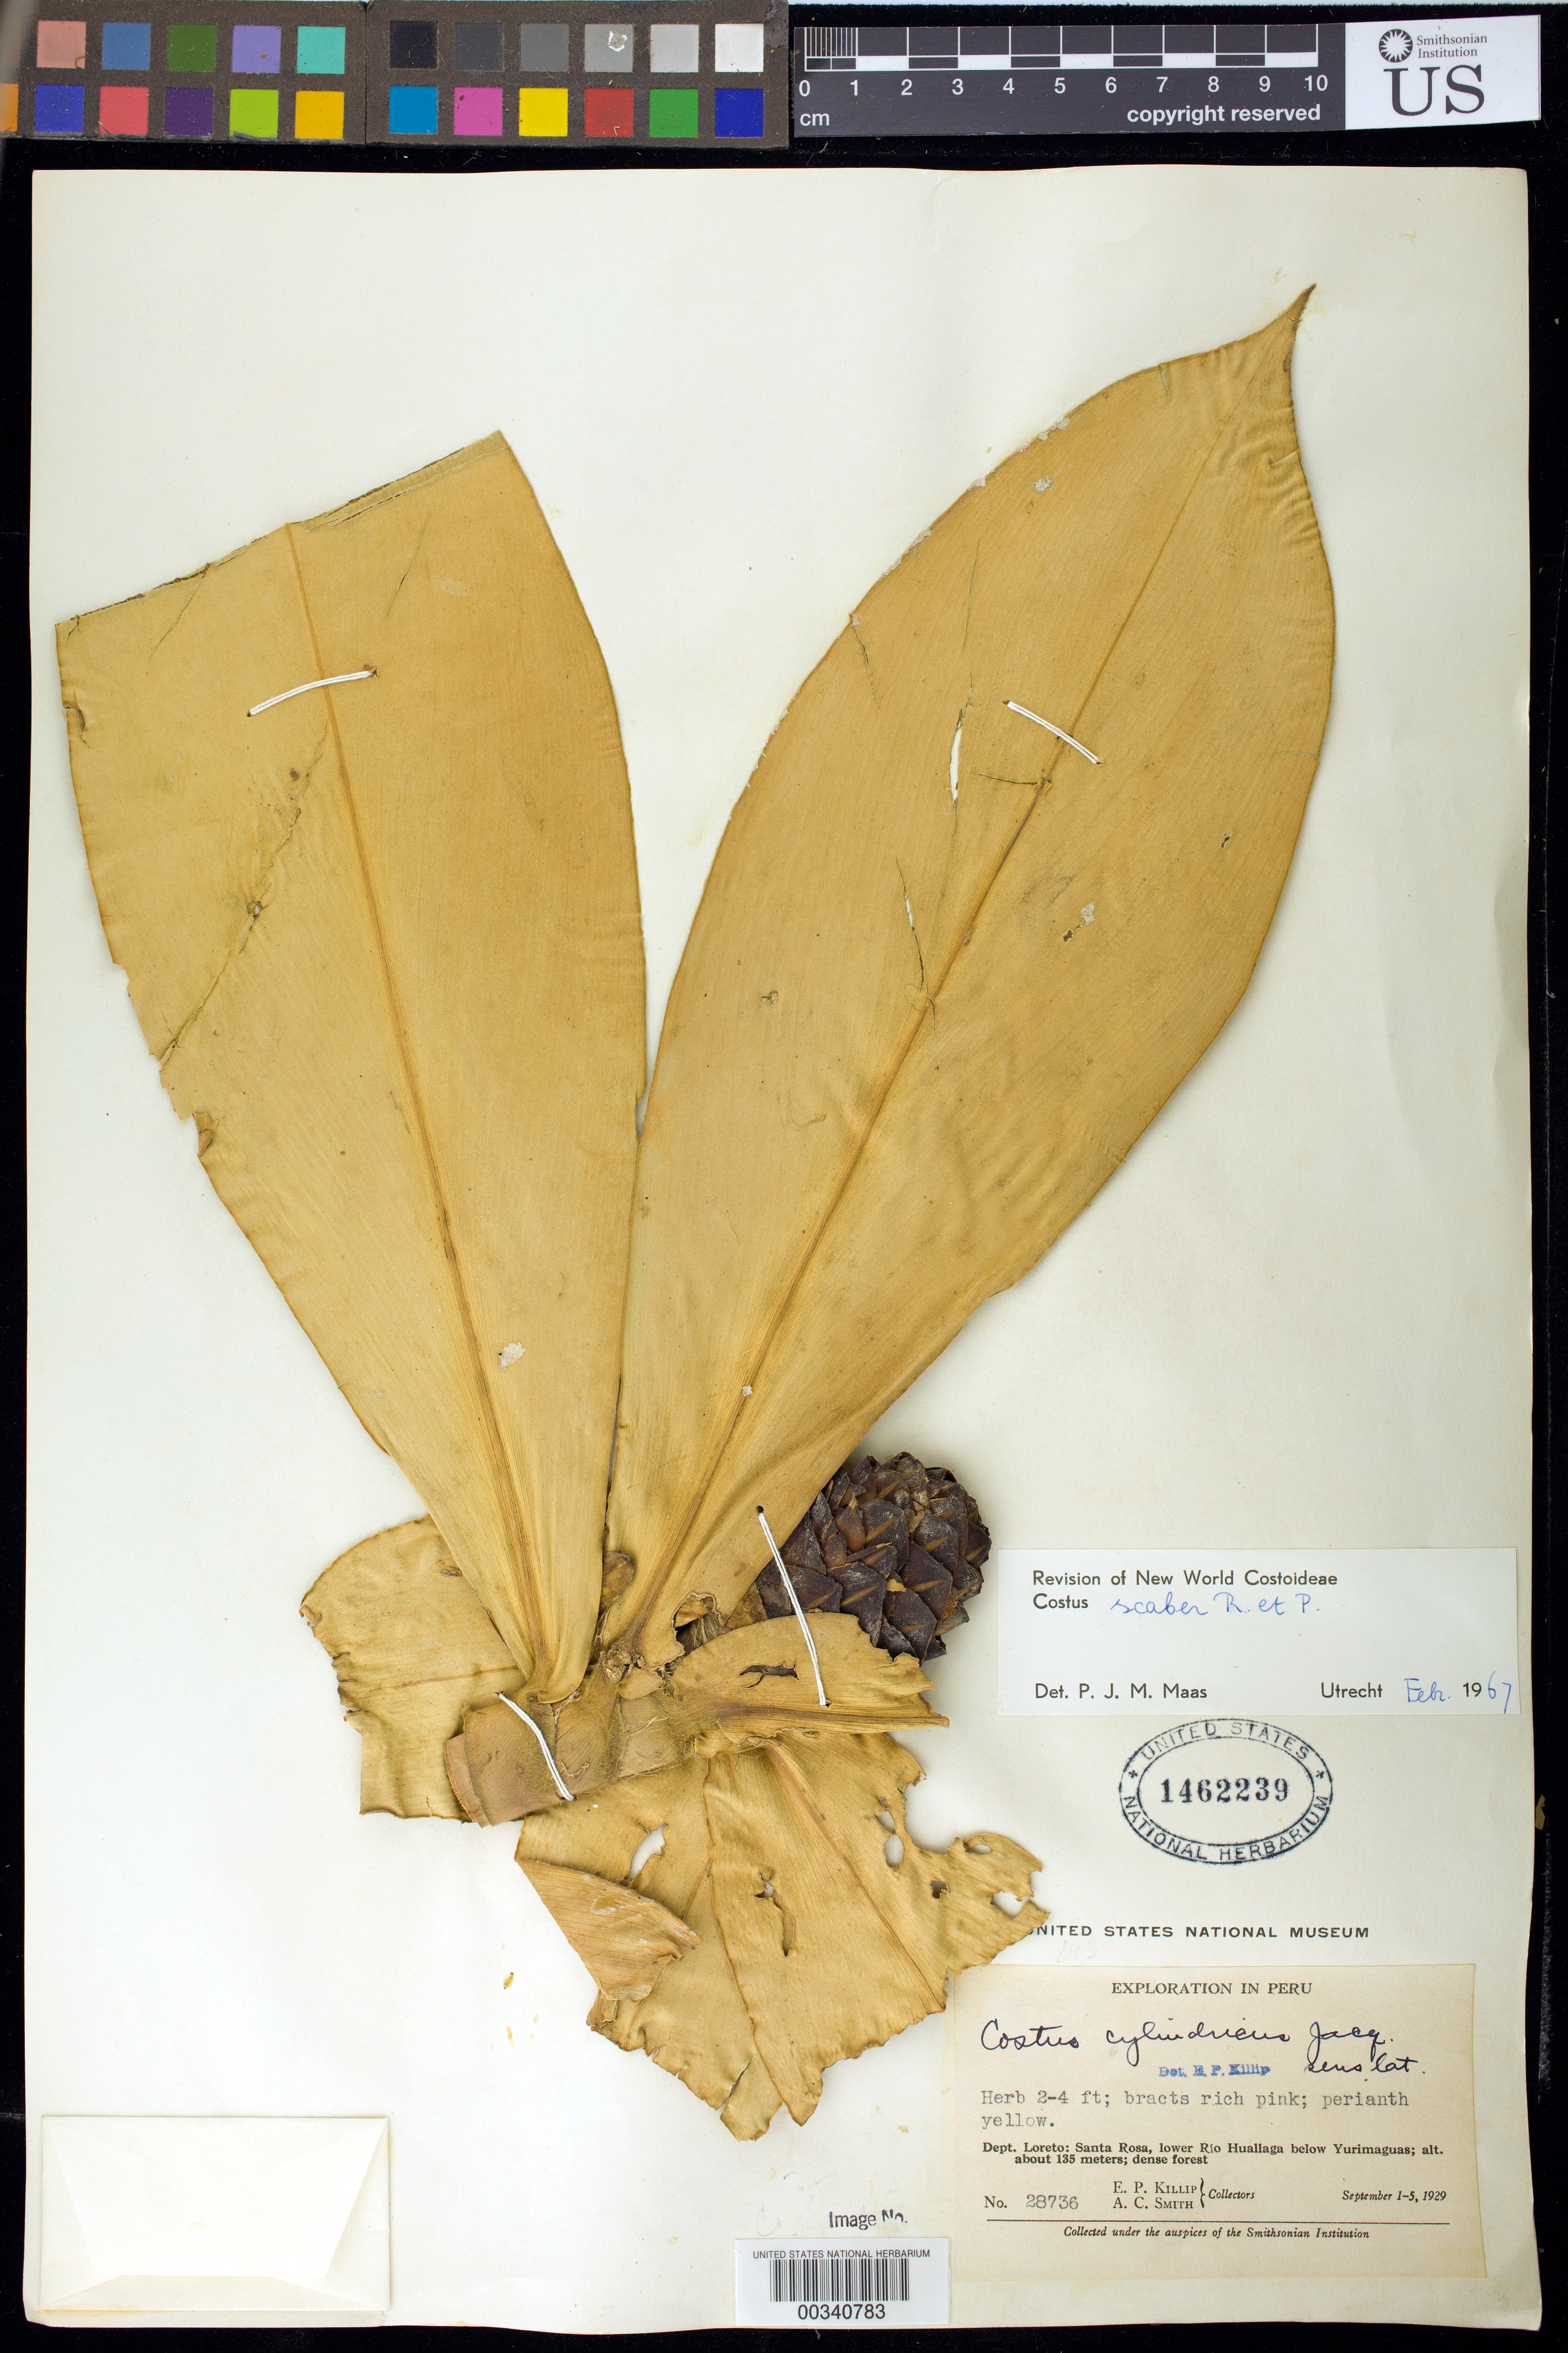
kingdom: Plantae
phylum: Tracheophyta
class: Liliopsida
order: Zingiberales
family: Costaceae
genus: Costus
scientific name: Costus scaber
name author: Ruiz & Pav.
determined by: Maas, Paul J. M.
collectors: E. P. Killip & A. C. Smith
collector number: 28736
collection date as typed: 01 Sep 1929 to 05 Sep 1929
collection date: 1929-09-01/1929-09-05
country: Peru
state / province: Loreto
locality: Santa Rosa, lower Rio Huallaga below Yurimaguas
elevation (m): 135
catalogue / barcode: US 1462239